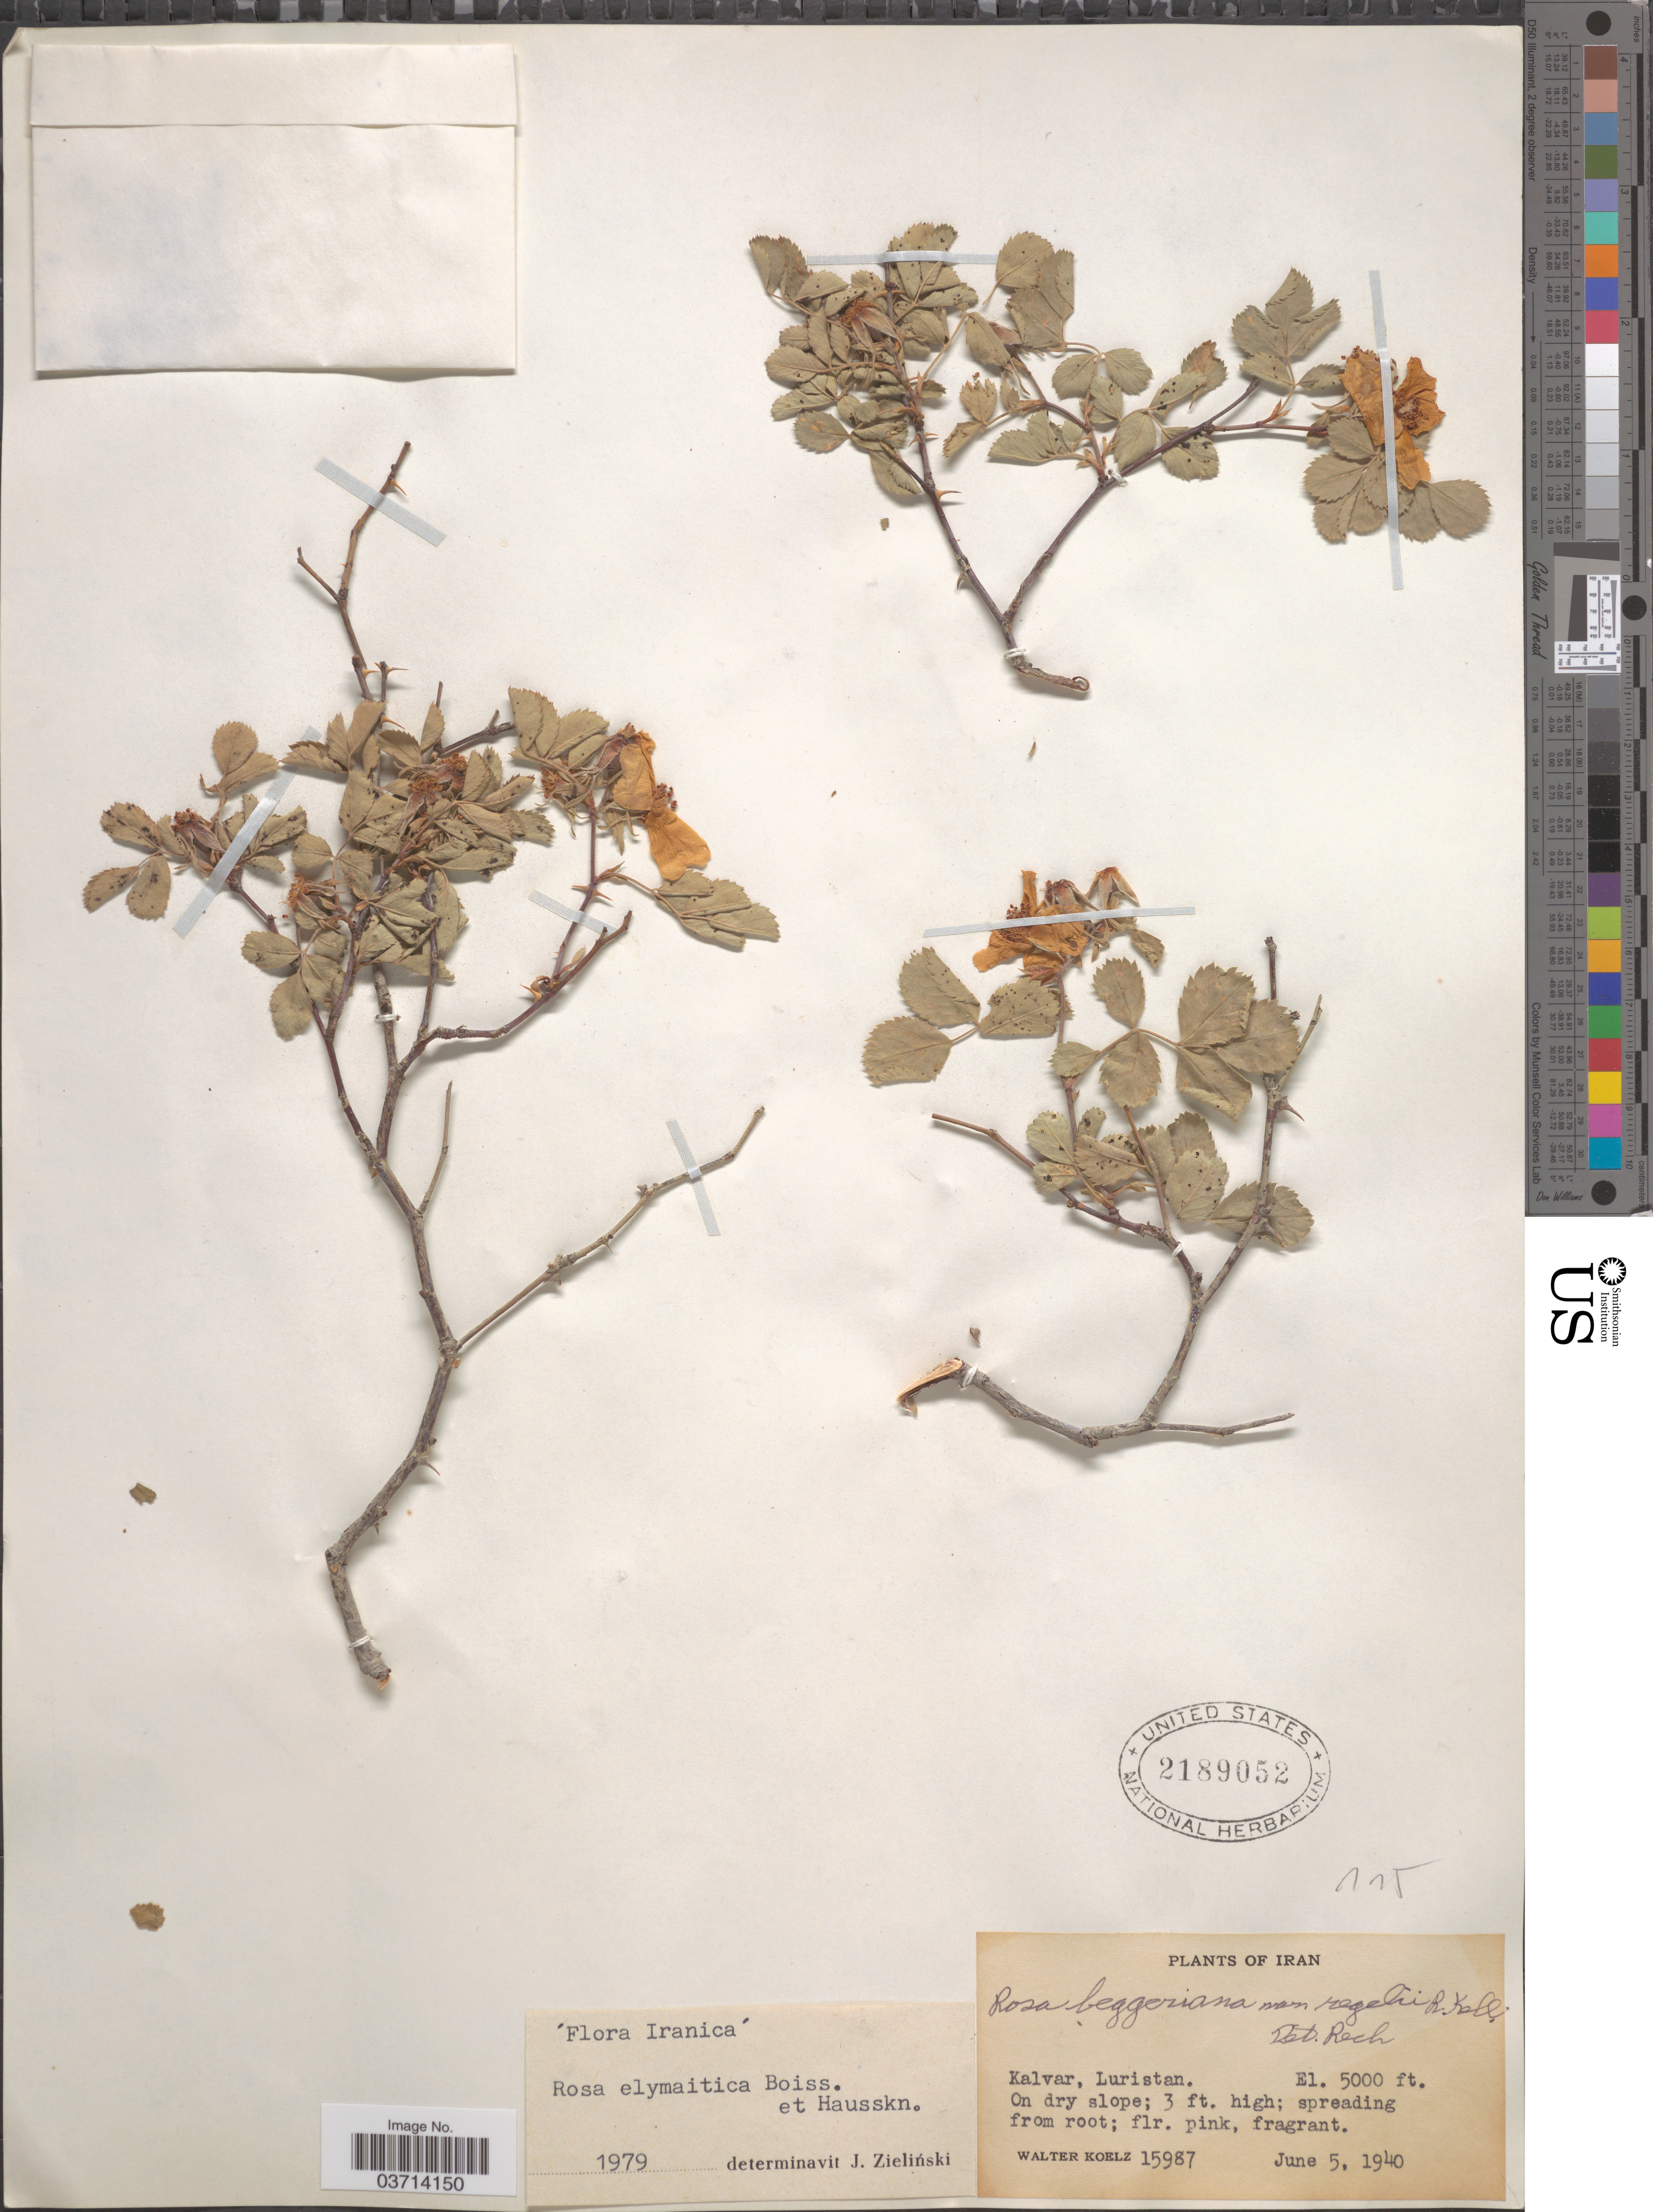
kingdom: Plantae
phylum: Tracheophyta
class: Magnoliopsida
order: Rosales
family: Rosaceae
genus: Rosa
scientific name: Rosa ecae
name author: Aitch.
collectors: W. N. Koelz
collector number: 15987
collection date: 1940-06-05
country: Iran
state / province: Lorestan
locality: Kalvar, Luristan.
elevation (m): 1524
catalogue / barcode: US 2189052